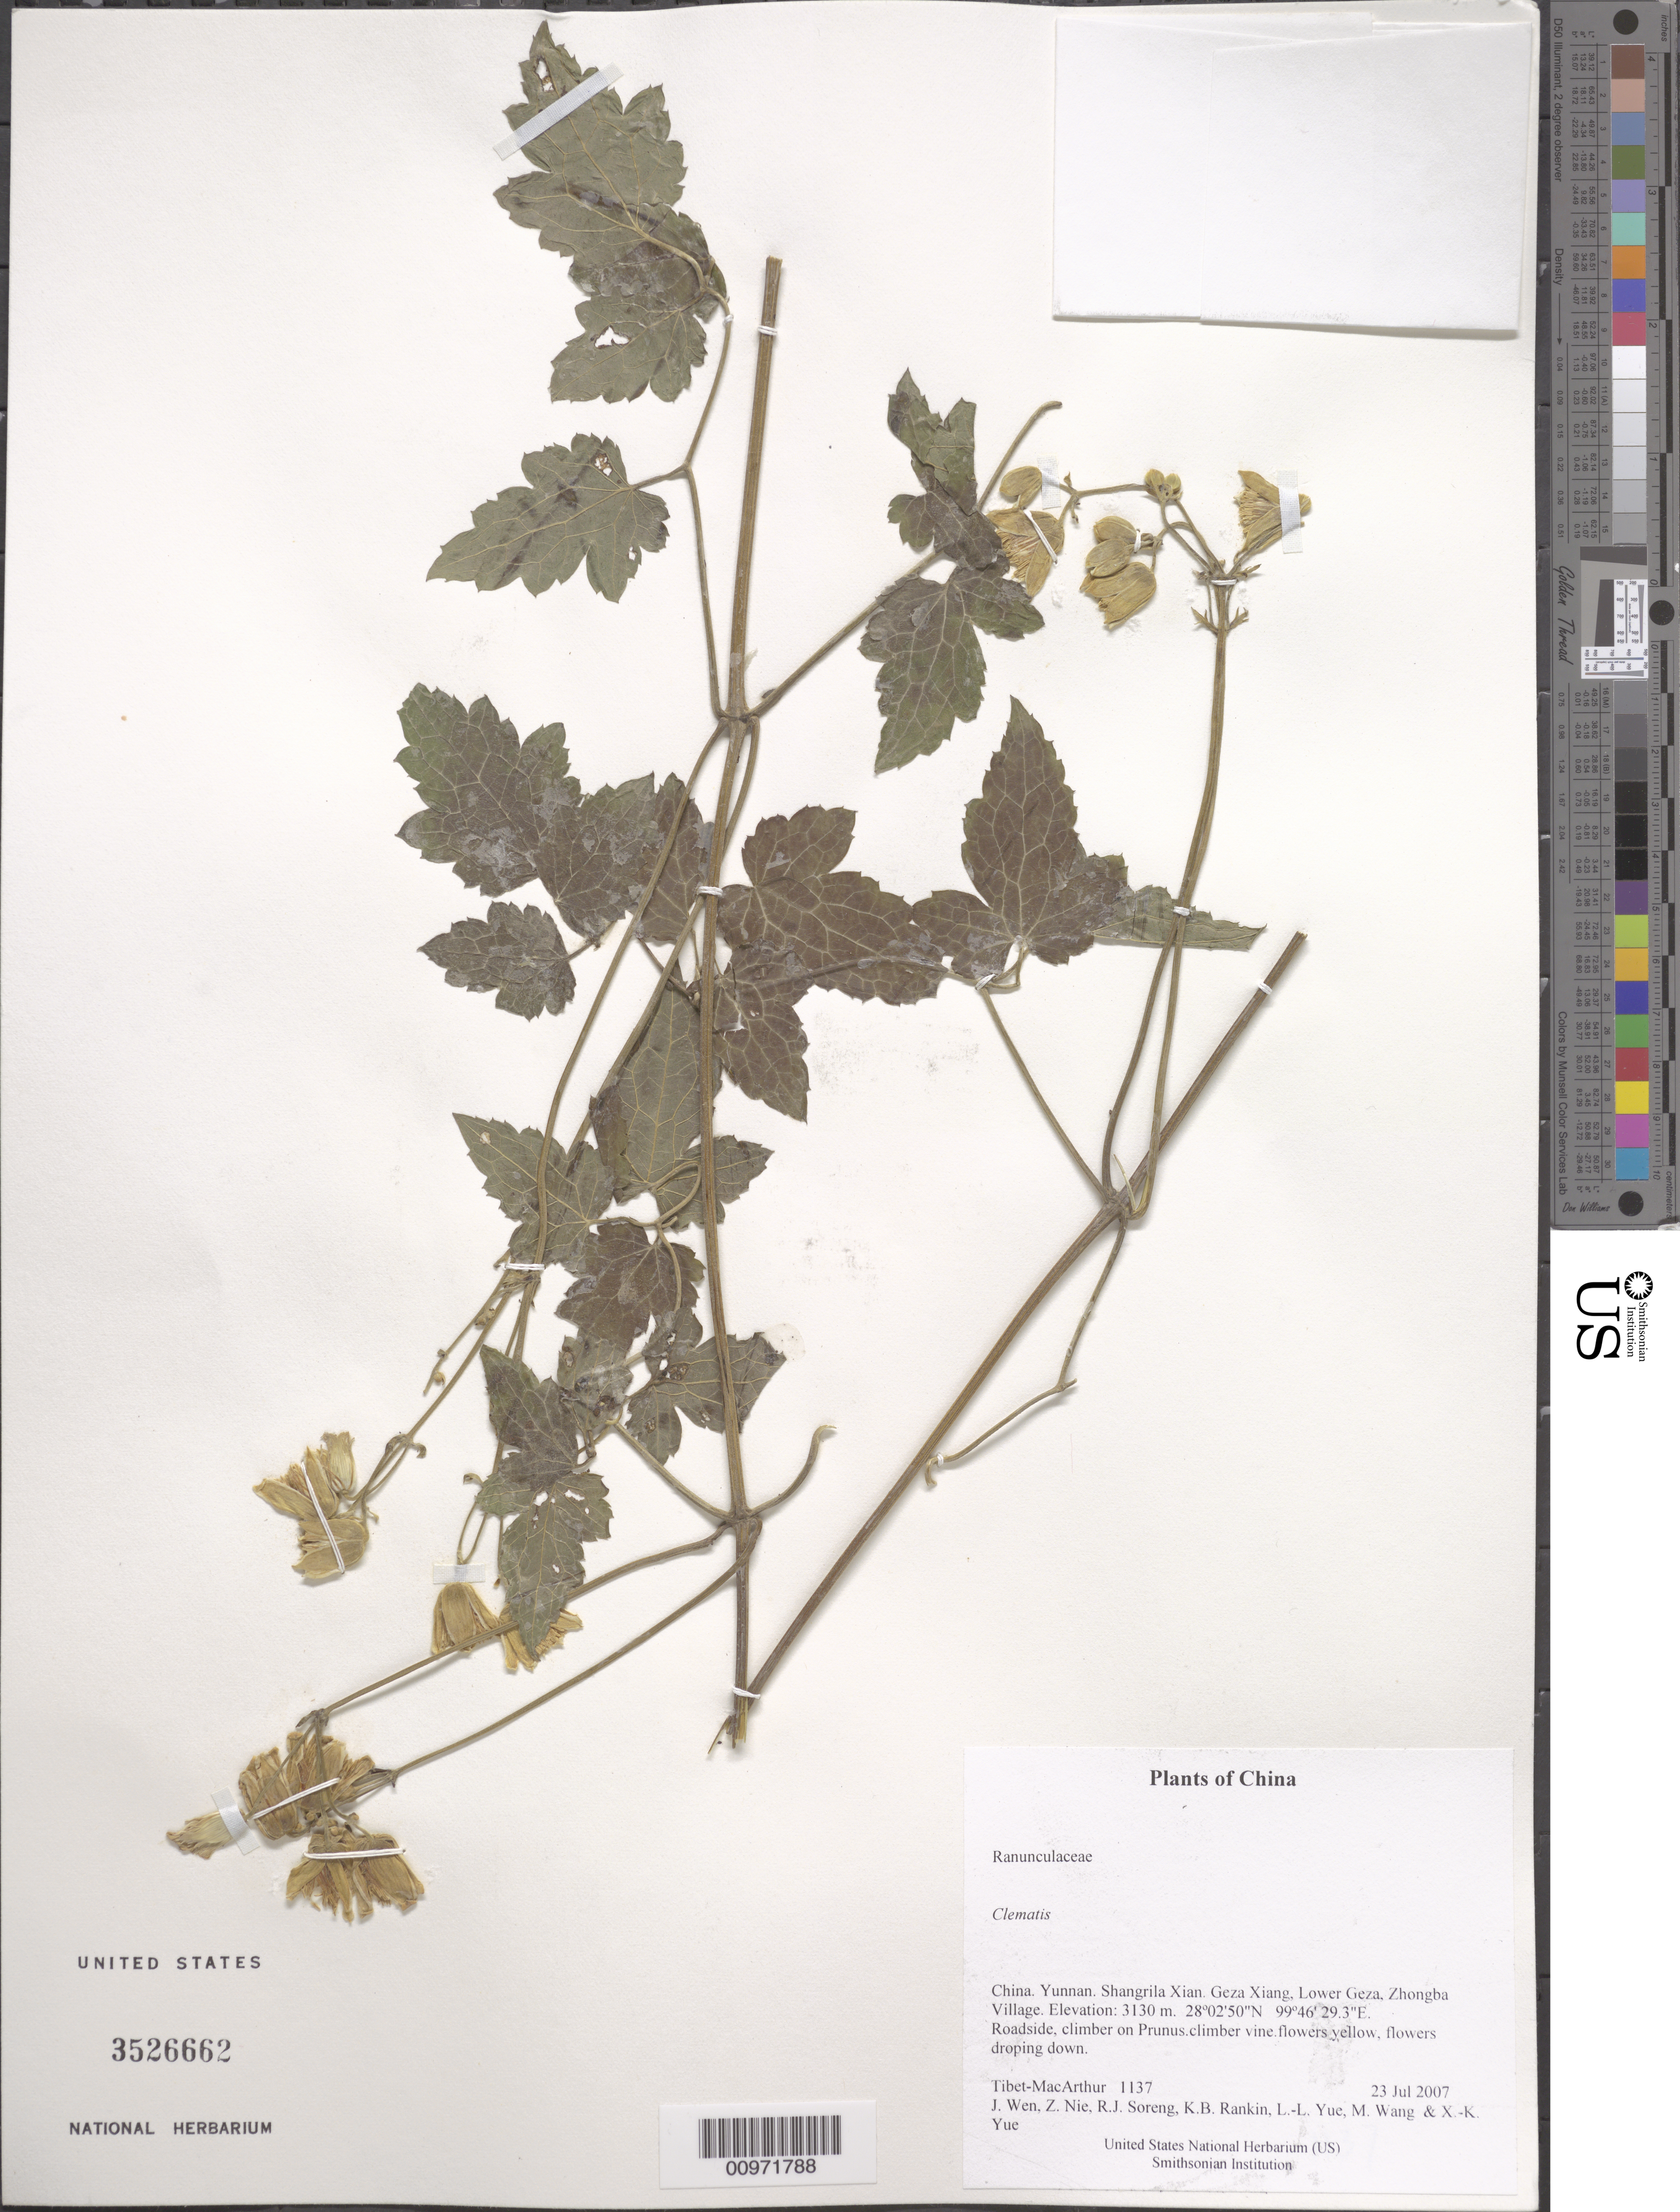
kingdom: Plantae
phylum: Tracheophyta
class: Magnoliopsida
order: Ranunculales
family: Ranunculaceae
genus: Clematis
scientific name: Clematis sp.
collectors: Tibet-MacArthur, J. Wen, Z. Nie, R. J. Soreng, K. Rankin, L. Yue, M. Wang & X. Yue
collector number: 1137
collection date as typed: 23 Jul 2007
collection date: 2007-07-23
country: China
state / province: Yunnan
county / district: Shangrila Xian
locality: Geza Xiang, Lower Geza, Zhongba Village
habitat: Roadside, climber on Prunus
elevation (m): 3130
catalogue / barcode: US 3526662